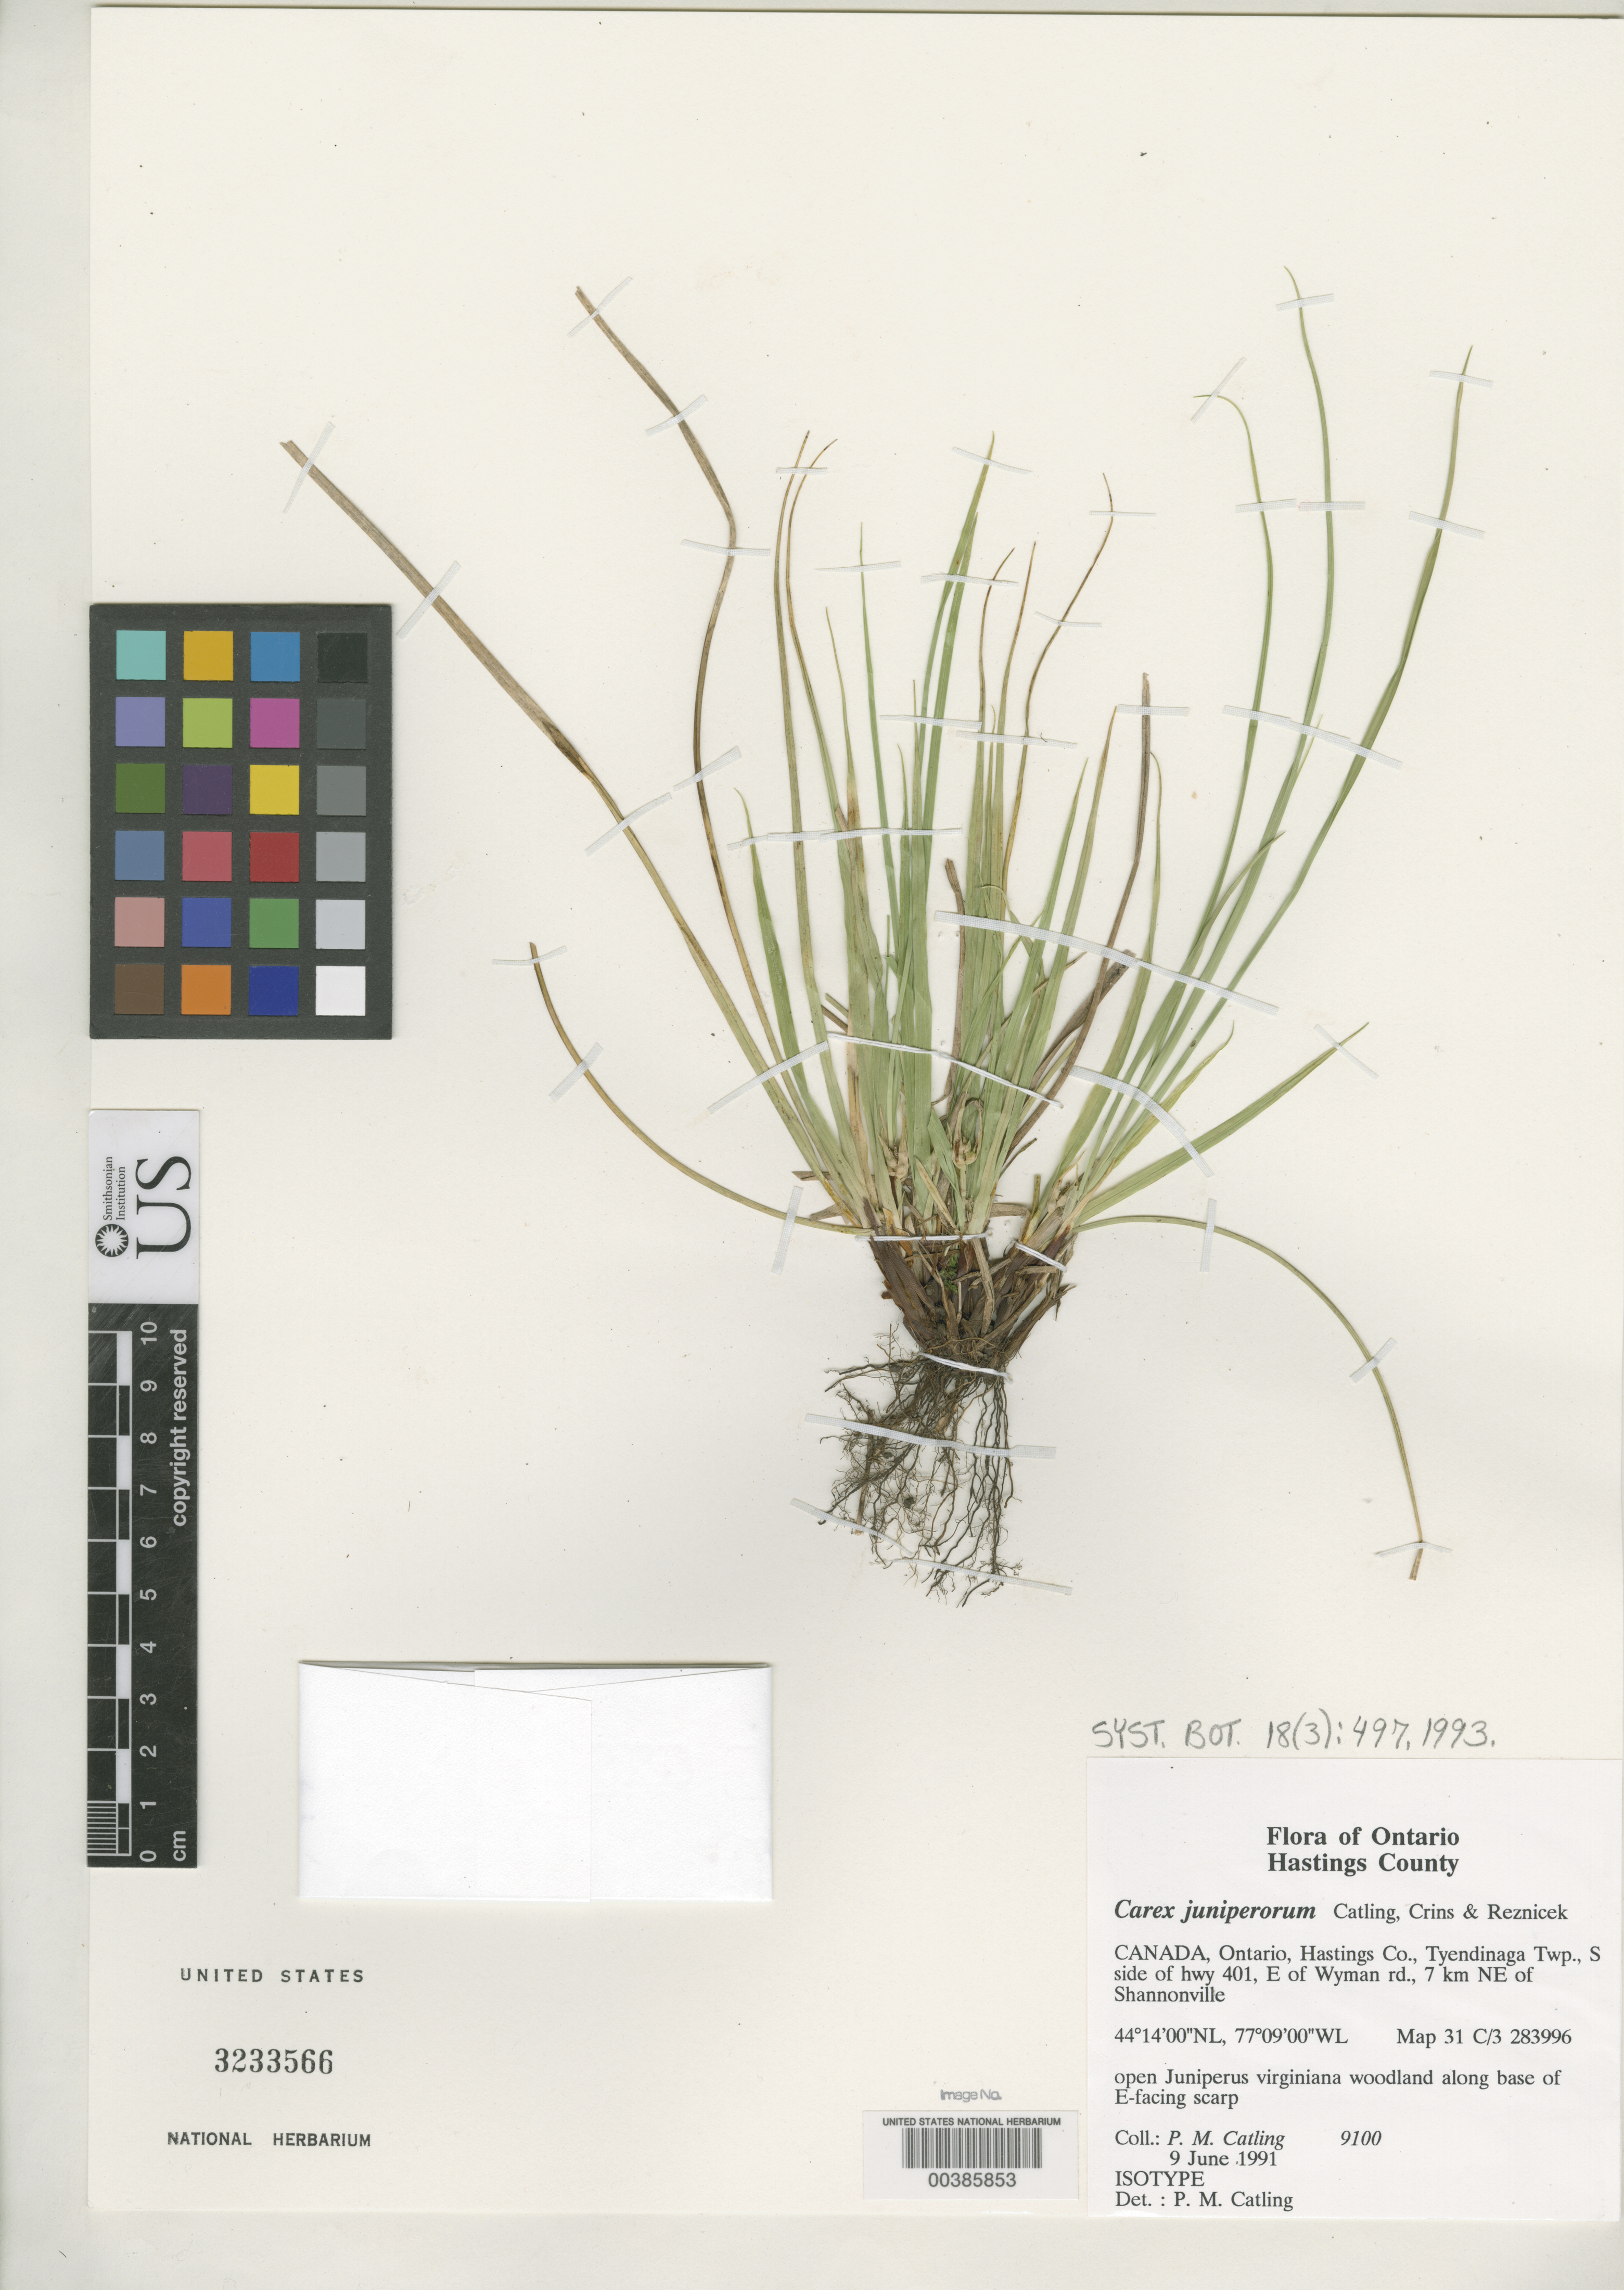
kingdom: Plantae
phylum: Tracheophyta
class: Liliopsida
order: Poales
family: Cyperaceae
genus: Carex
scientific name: Carex juniperorum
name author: Catling et al.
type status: Isotype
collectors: P. M. Catling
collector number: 9100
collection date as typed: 09 Jun 1991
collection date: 1991-06-09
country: Canada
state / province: Ontario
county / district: Hastings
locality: Tyendinago Twp., S side of Hwy 401, E of Wyman Road, 7 km NE of Shannonville.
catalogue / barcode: US 3233566